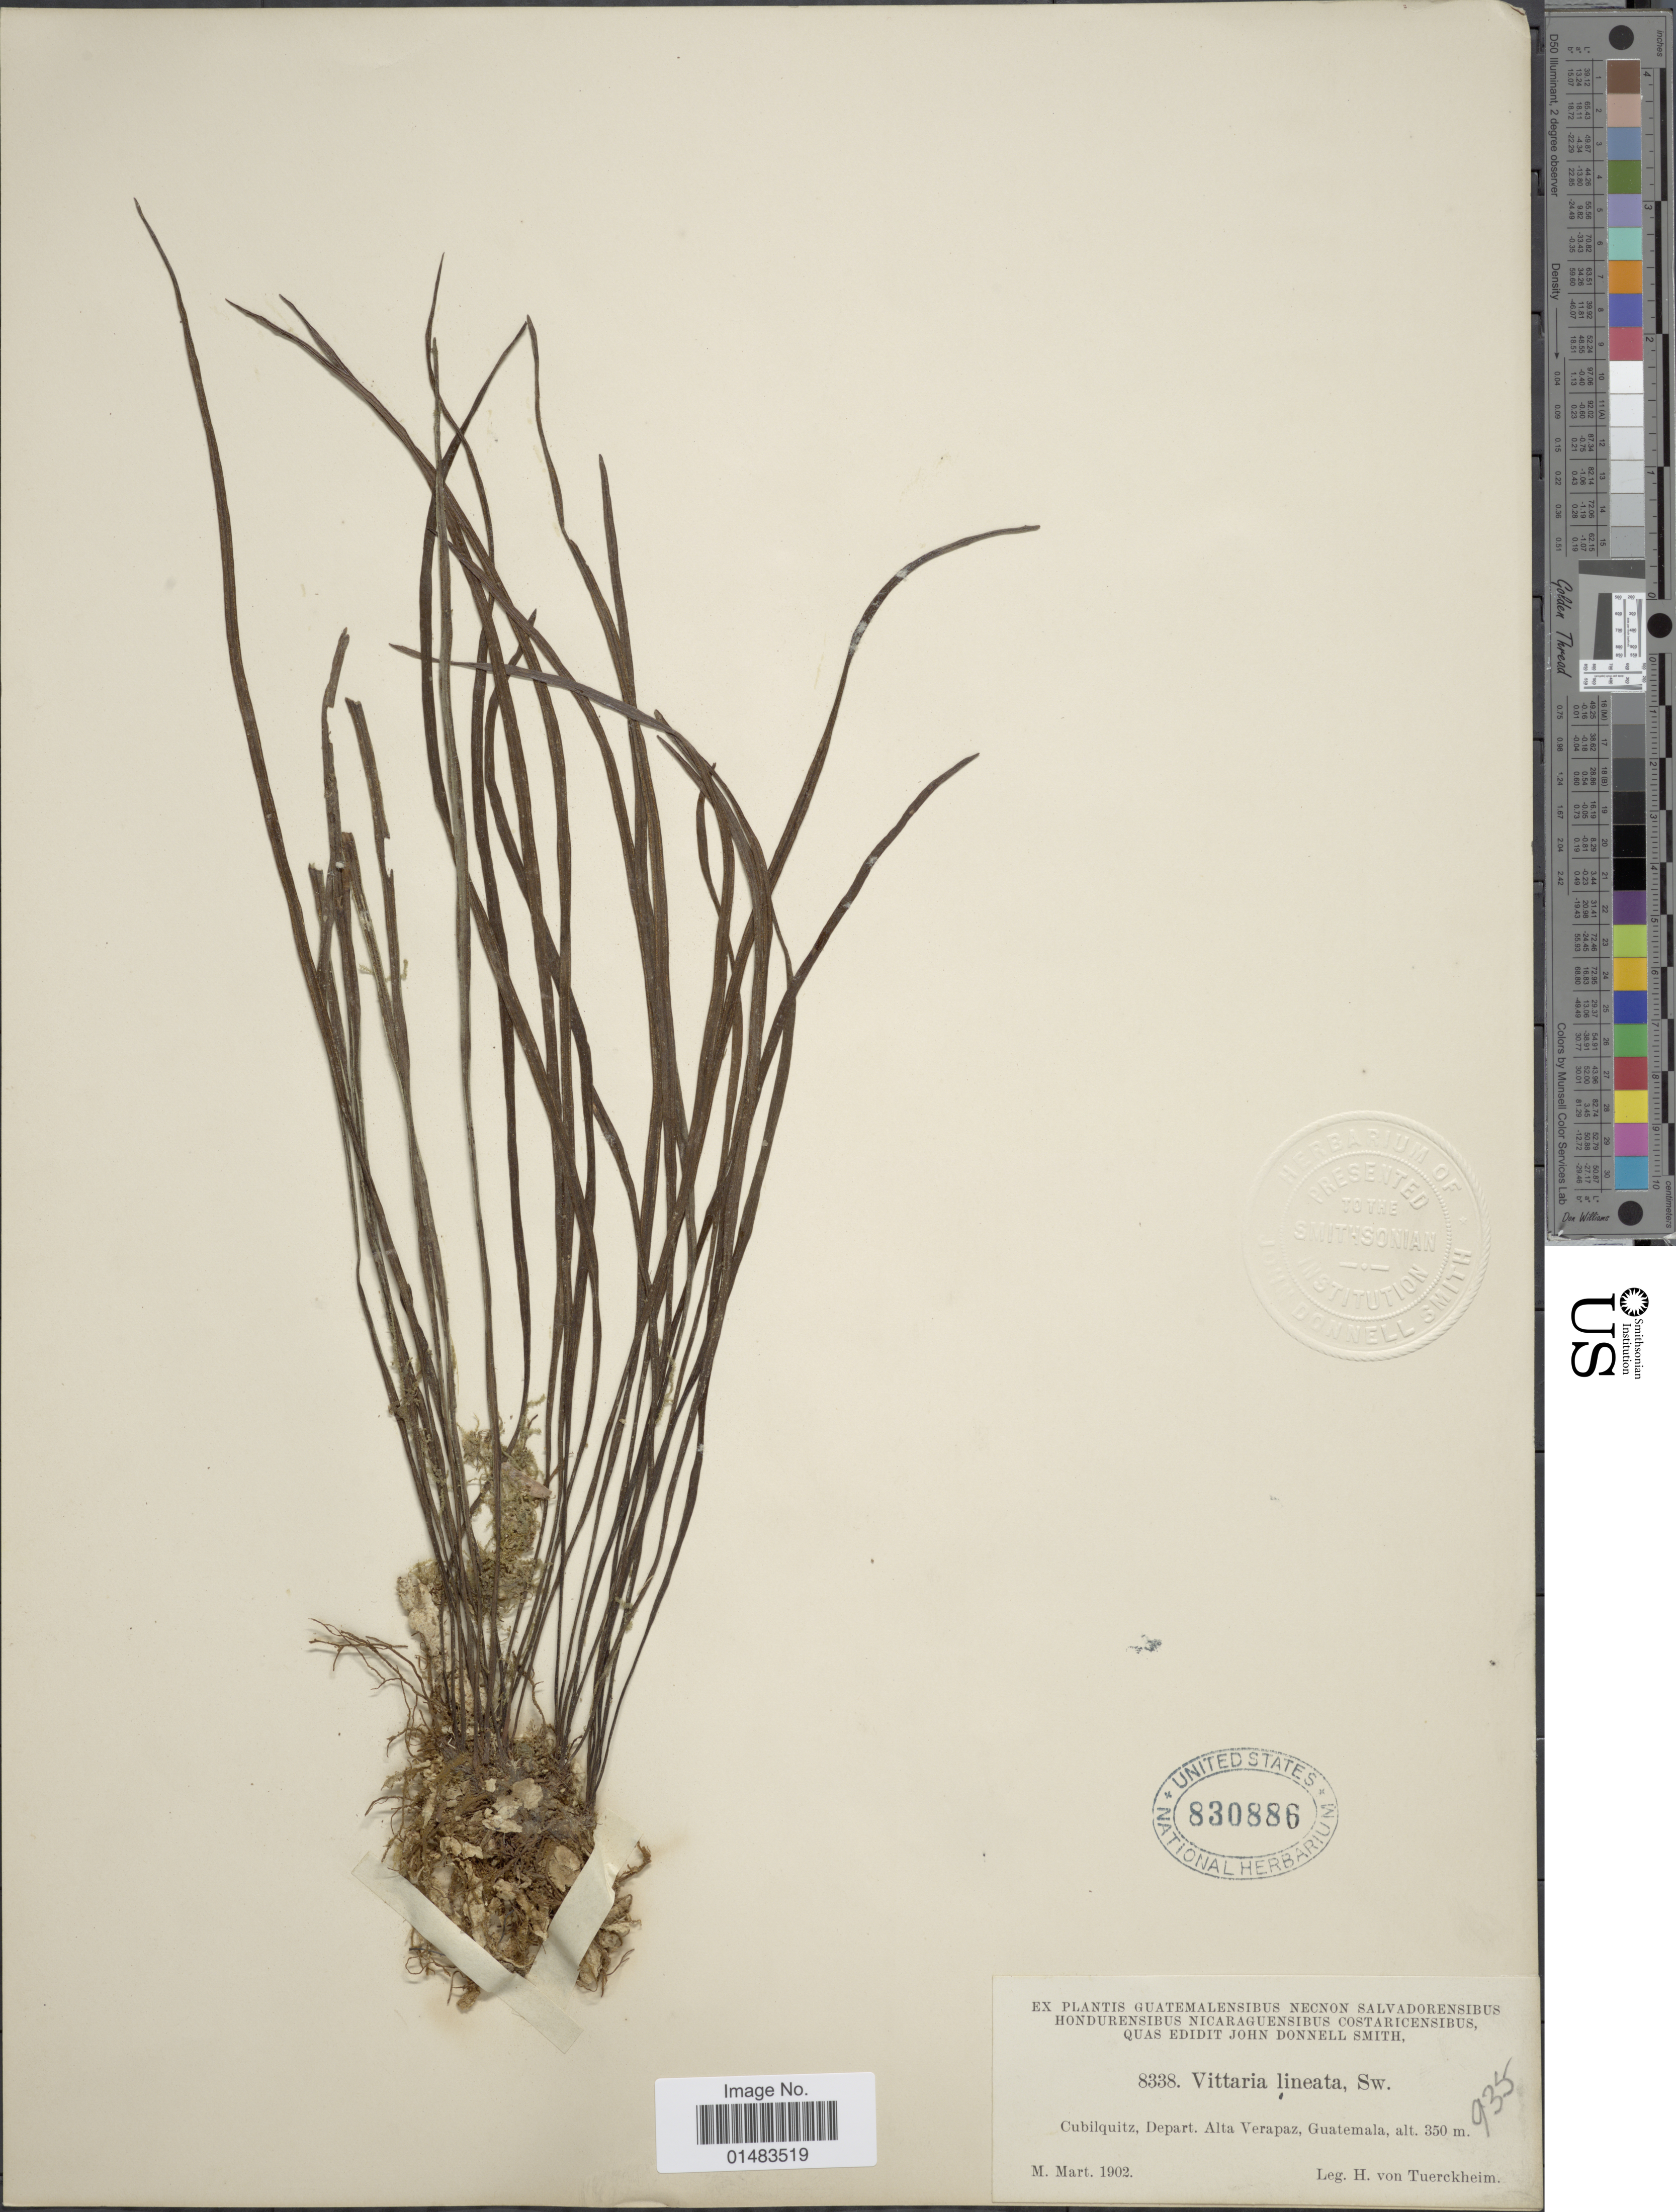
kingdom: Plantae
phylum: Tracheophyta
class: Polypodiopsida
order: Polypodiales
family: Pteridaceae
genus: Vittaria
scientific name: Vittaria graminifolia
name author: Kaulf.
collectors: H. von Türckheim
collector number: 8338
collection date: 1902-03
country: Guatemala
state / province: Alta Verapaz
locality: Cubilquitz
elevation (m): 350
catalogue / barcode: US 830886